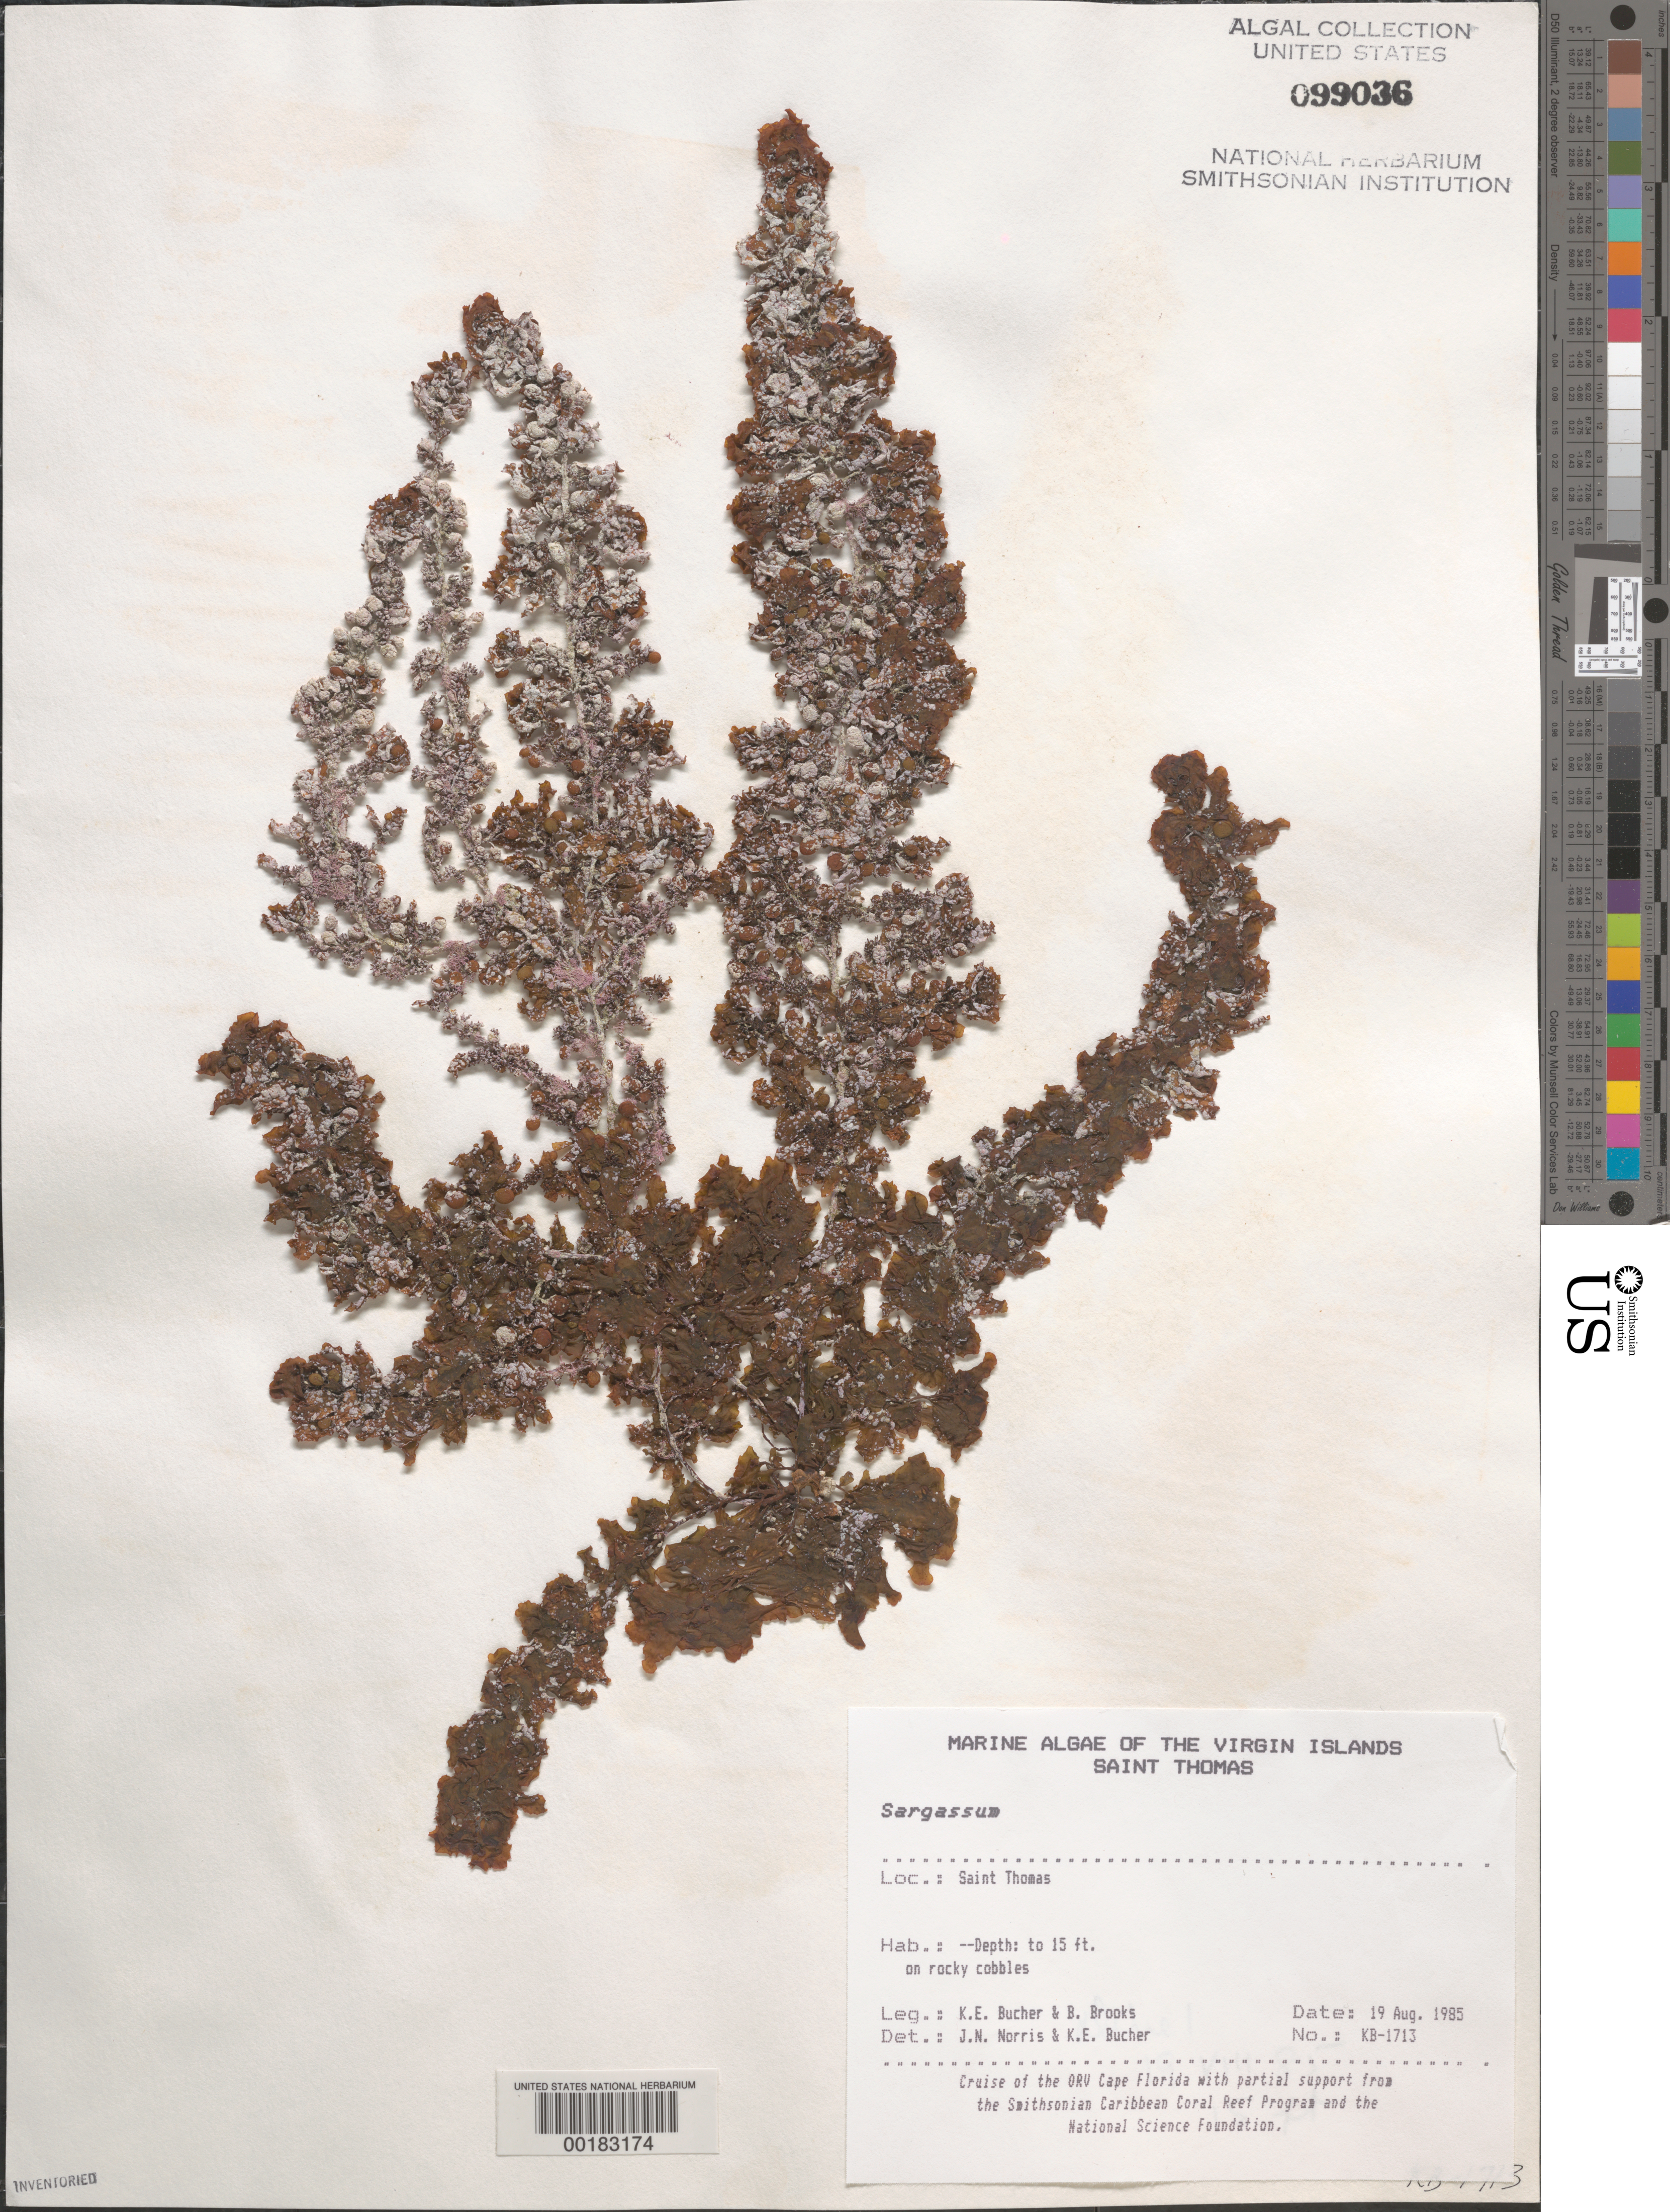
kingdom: Chromista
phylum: Ochrophyta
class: Phaeophyceae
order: Fucales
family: Sargassaceae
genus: Sargassum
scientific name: Sargassum sp.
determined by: Norris, J. N.; Bucher, K. E.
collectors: K. E. Bucher & B. Brooks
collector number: Kb-1713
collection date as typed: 19 Aug 1985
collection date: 1985-08-19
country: U.S. Virgin Islands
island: St. Thomas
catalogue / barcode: US 99036